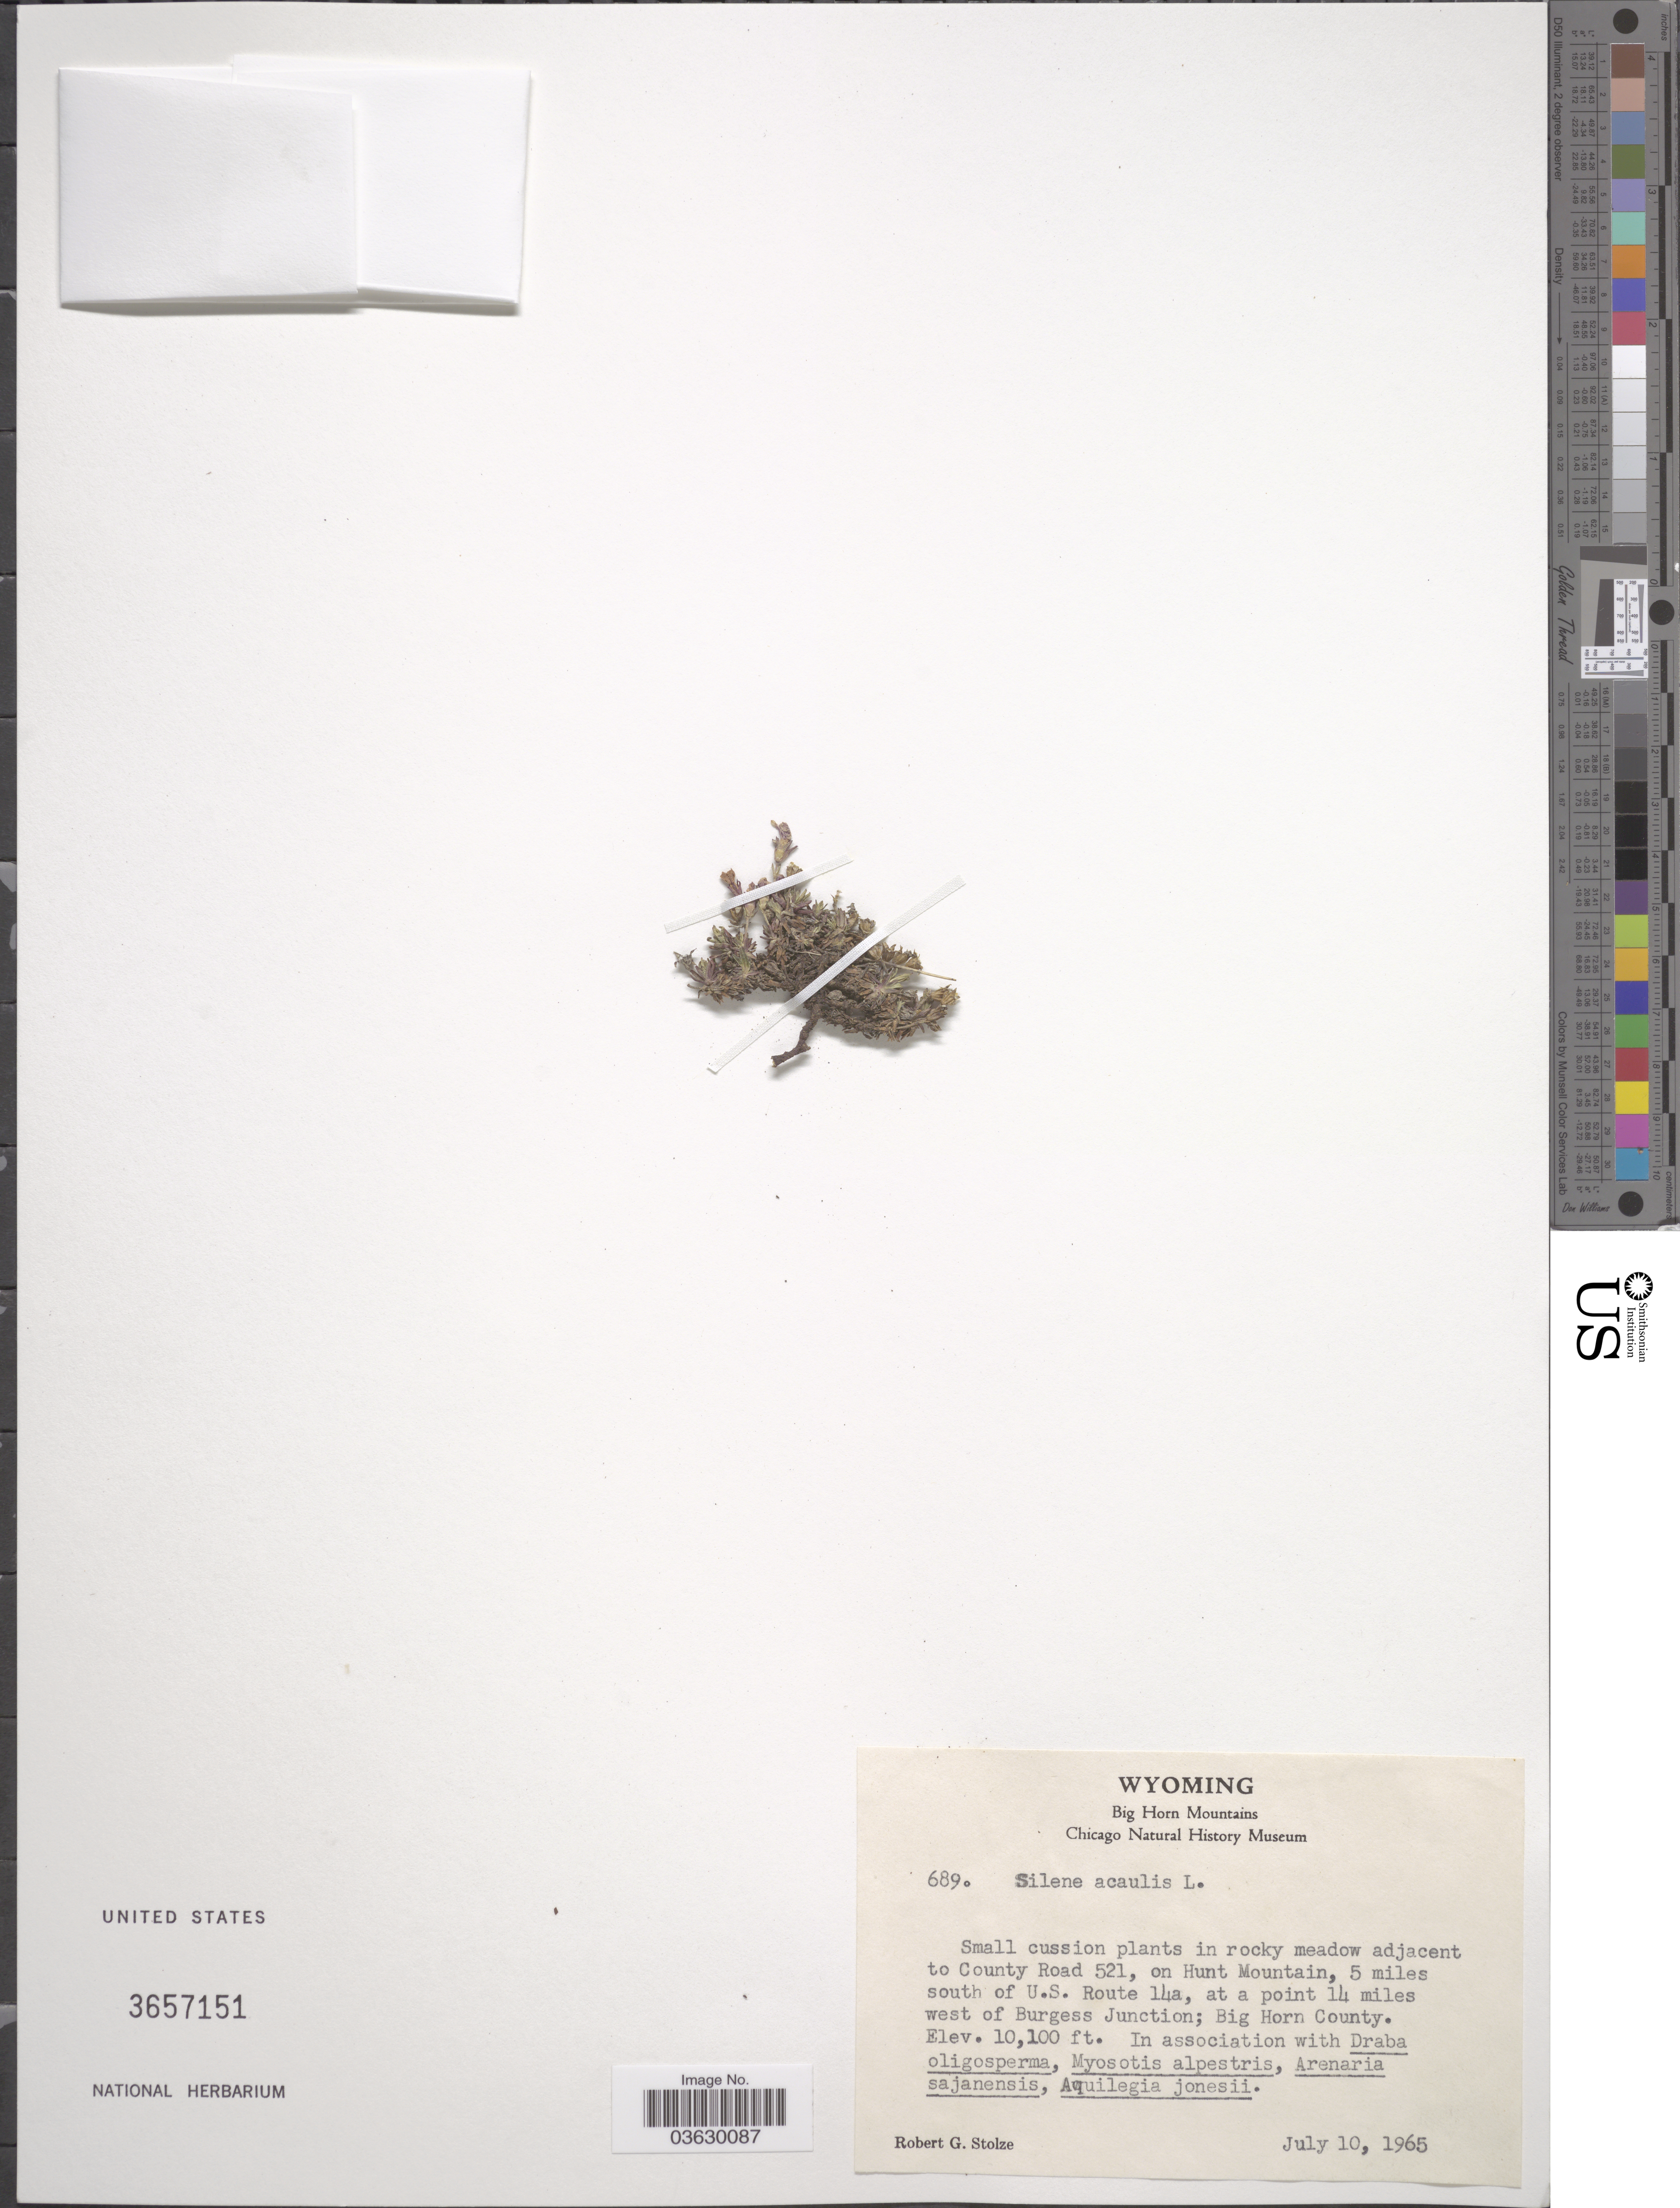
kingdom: Plantae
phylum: Tracheophyta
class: Magnoliopsida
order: Caryophyllales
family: Caryophyllaceae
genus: Silene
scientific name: Silene acaulis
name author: (L.) Jacq.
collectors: R. G. Stolze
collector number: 689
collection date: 1965-07-10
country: United States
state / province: Wyoming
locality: Big Horn Mountains. Adjacent to County Road 521, on Hunt Mountain, 5 miles south of U. S. Route 14a, at a point 14 miles west of Burgess Junction; Big Horn County.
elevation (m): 3078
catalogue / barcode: US 3657151